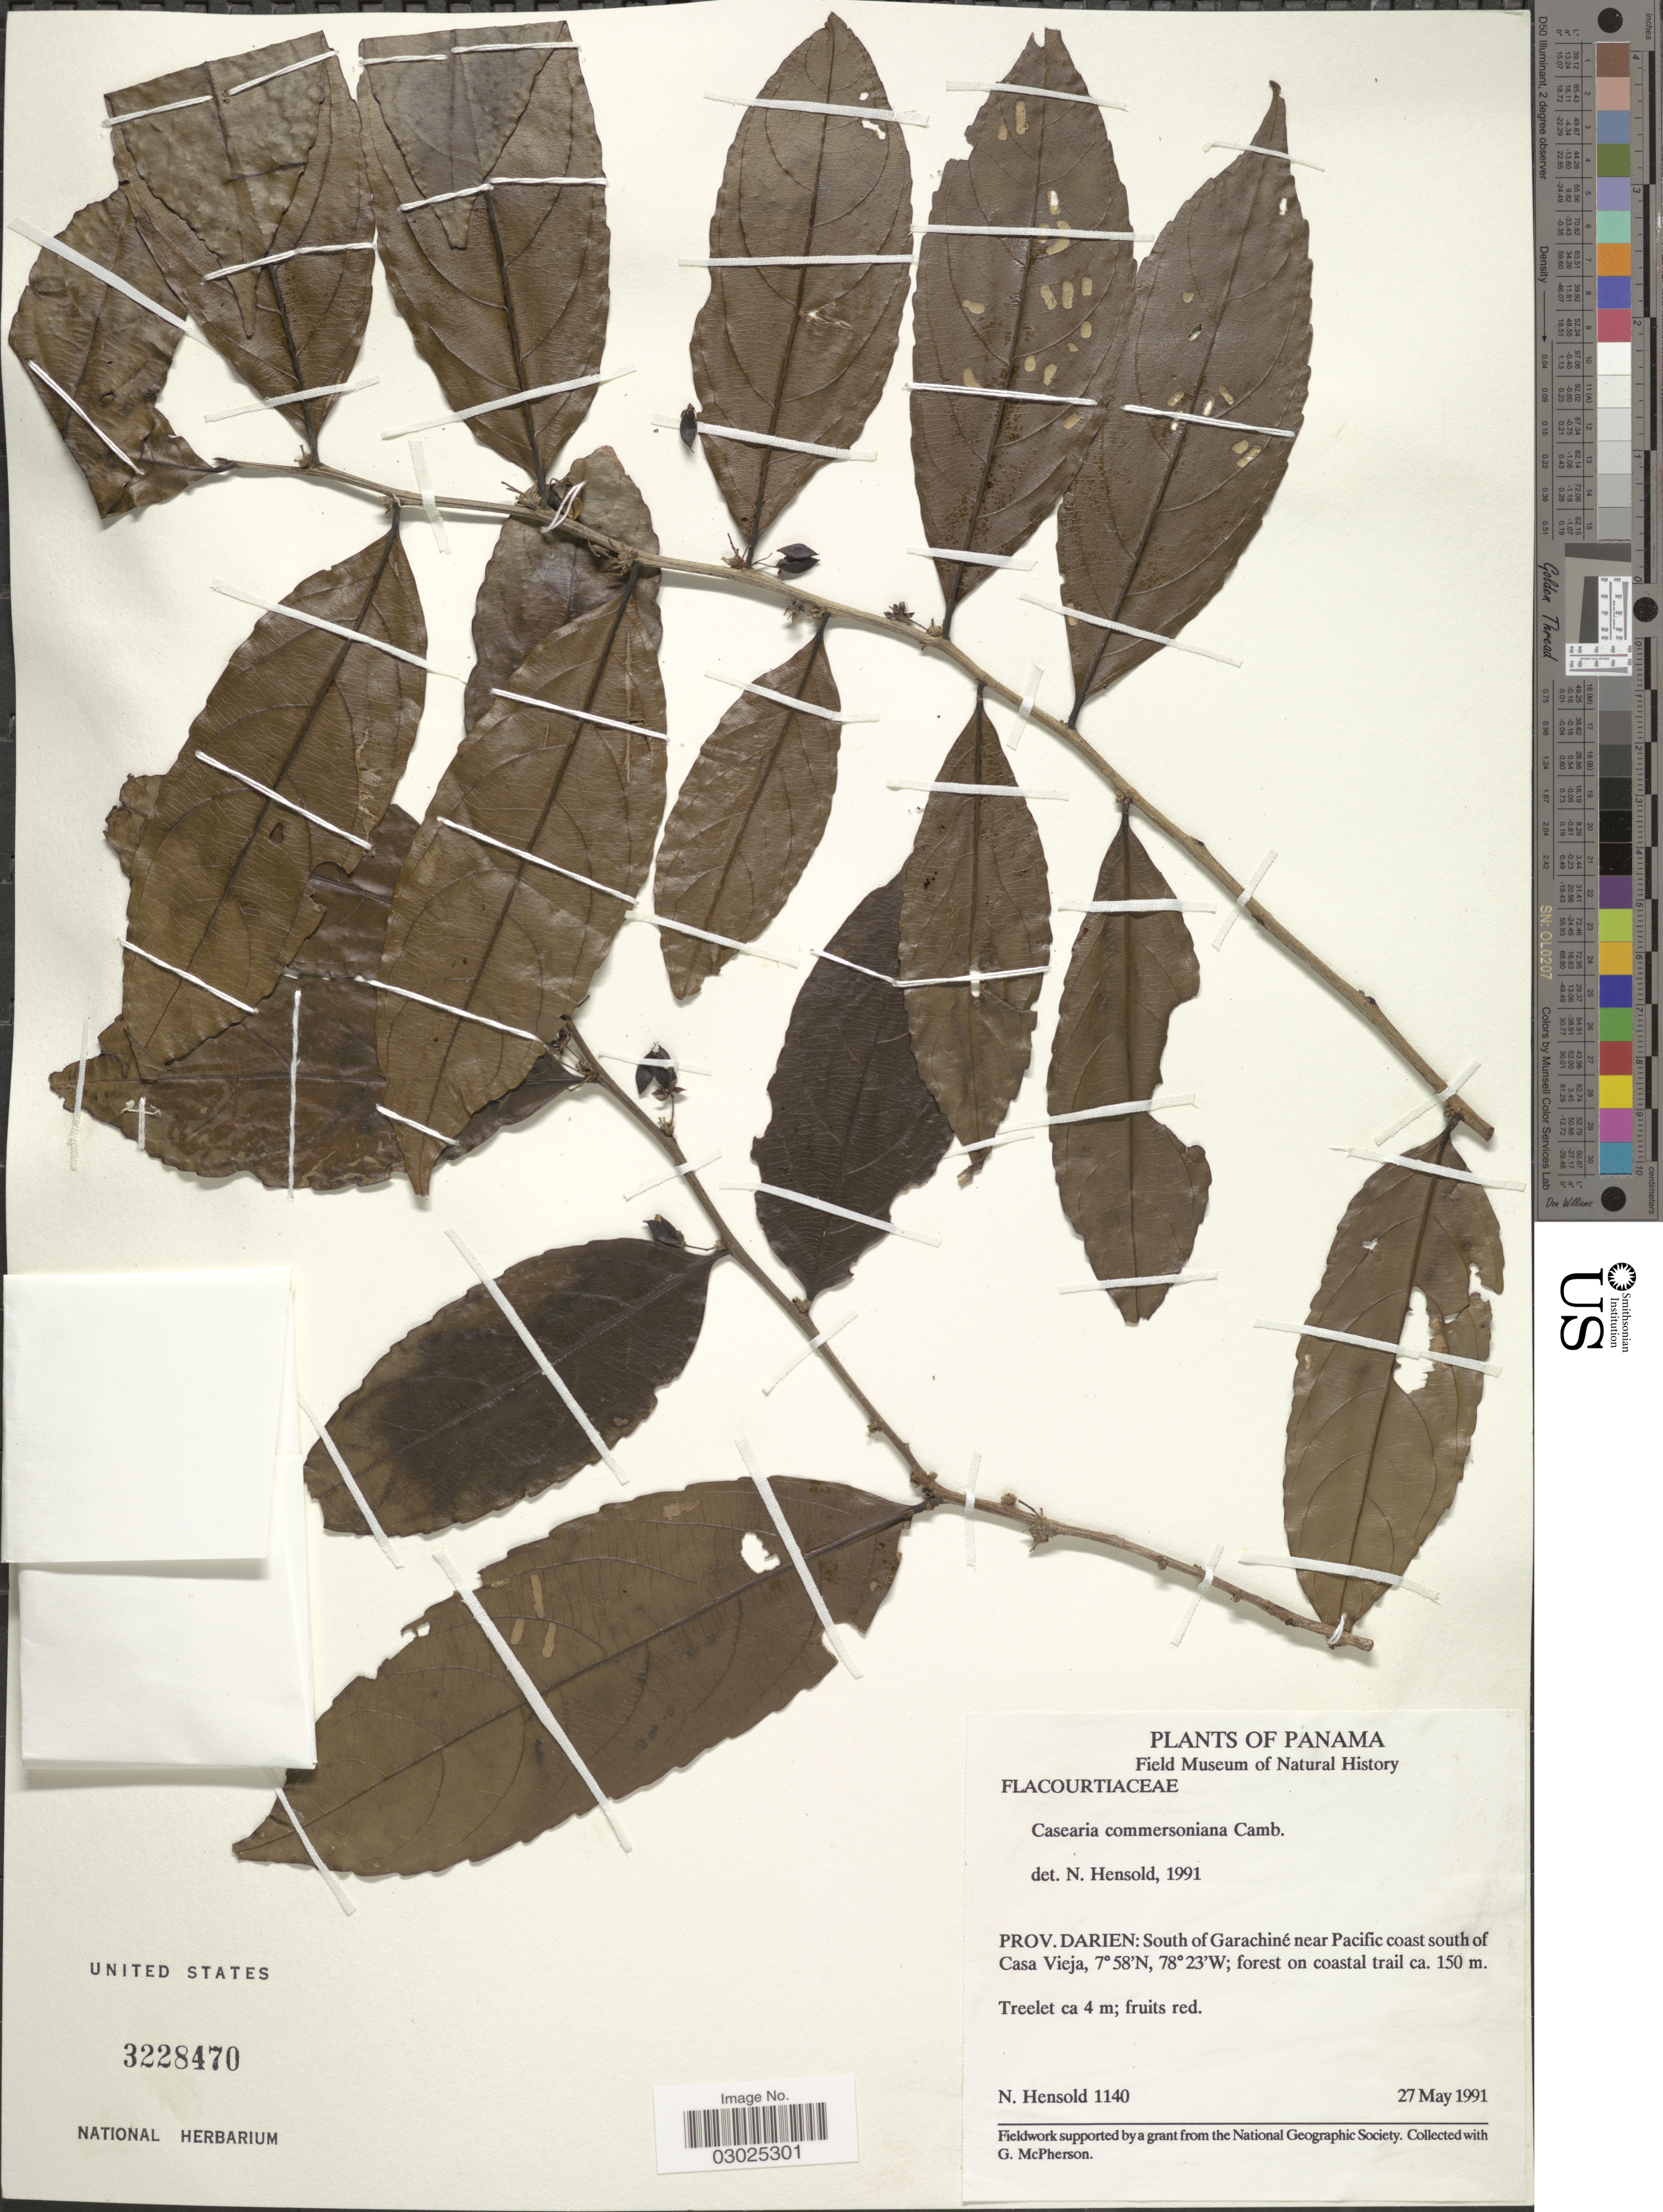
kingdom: Plantae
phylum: Tracheophyta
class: Magnoliopsida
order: Malpighiales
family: Salicaceae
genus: Piparea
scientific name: Piparea dentata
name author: Aubl.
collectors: N. Hensold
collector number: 1140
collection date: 1991-05-27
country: Panama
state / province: Darién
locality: South of Garachiné near Pacific coast south of Casa Vieja.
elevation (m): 150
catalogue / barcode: US 3228470